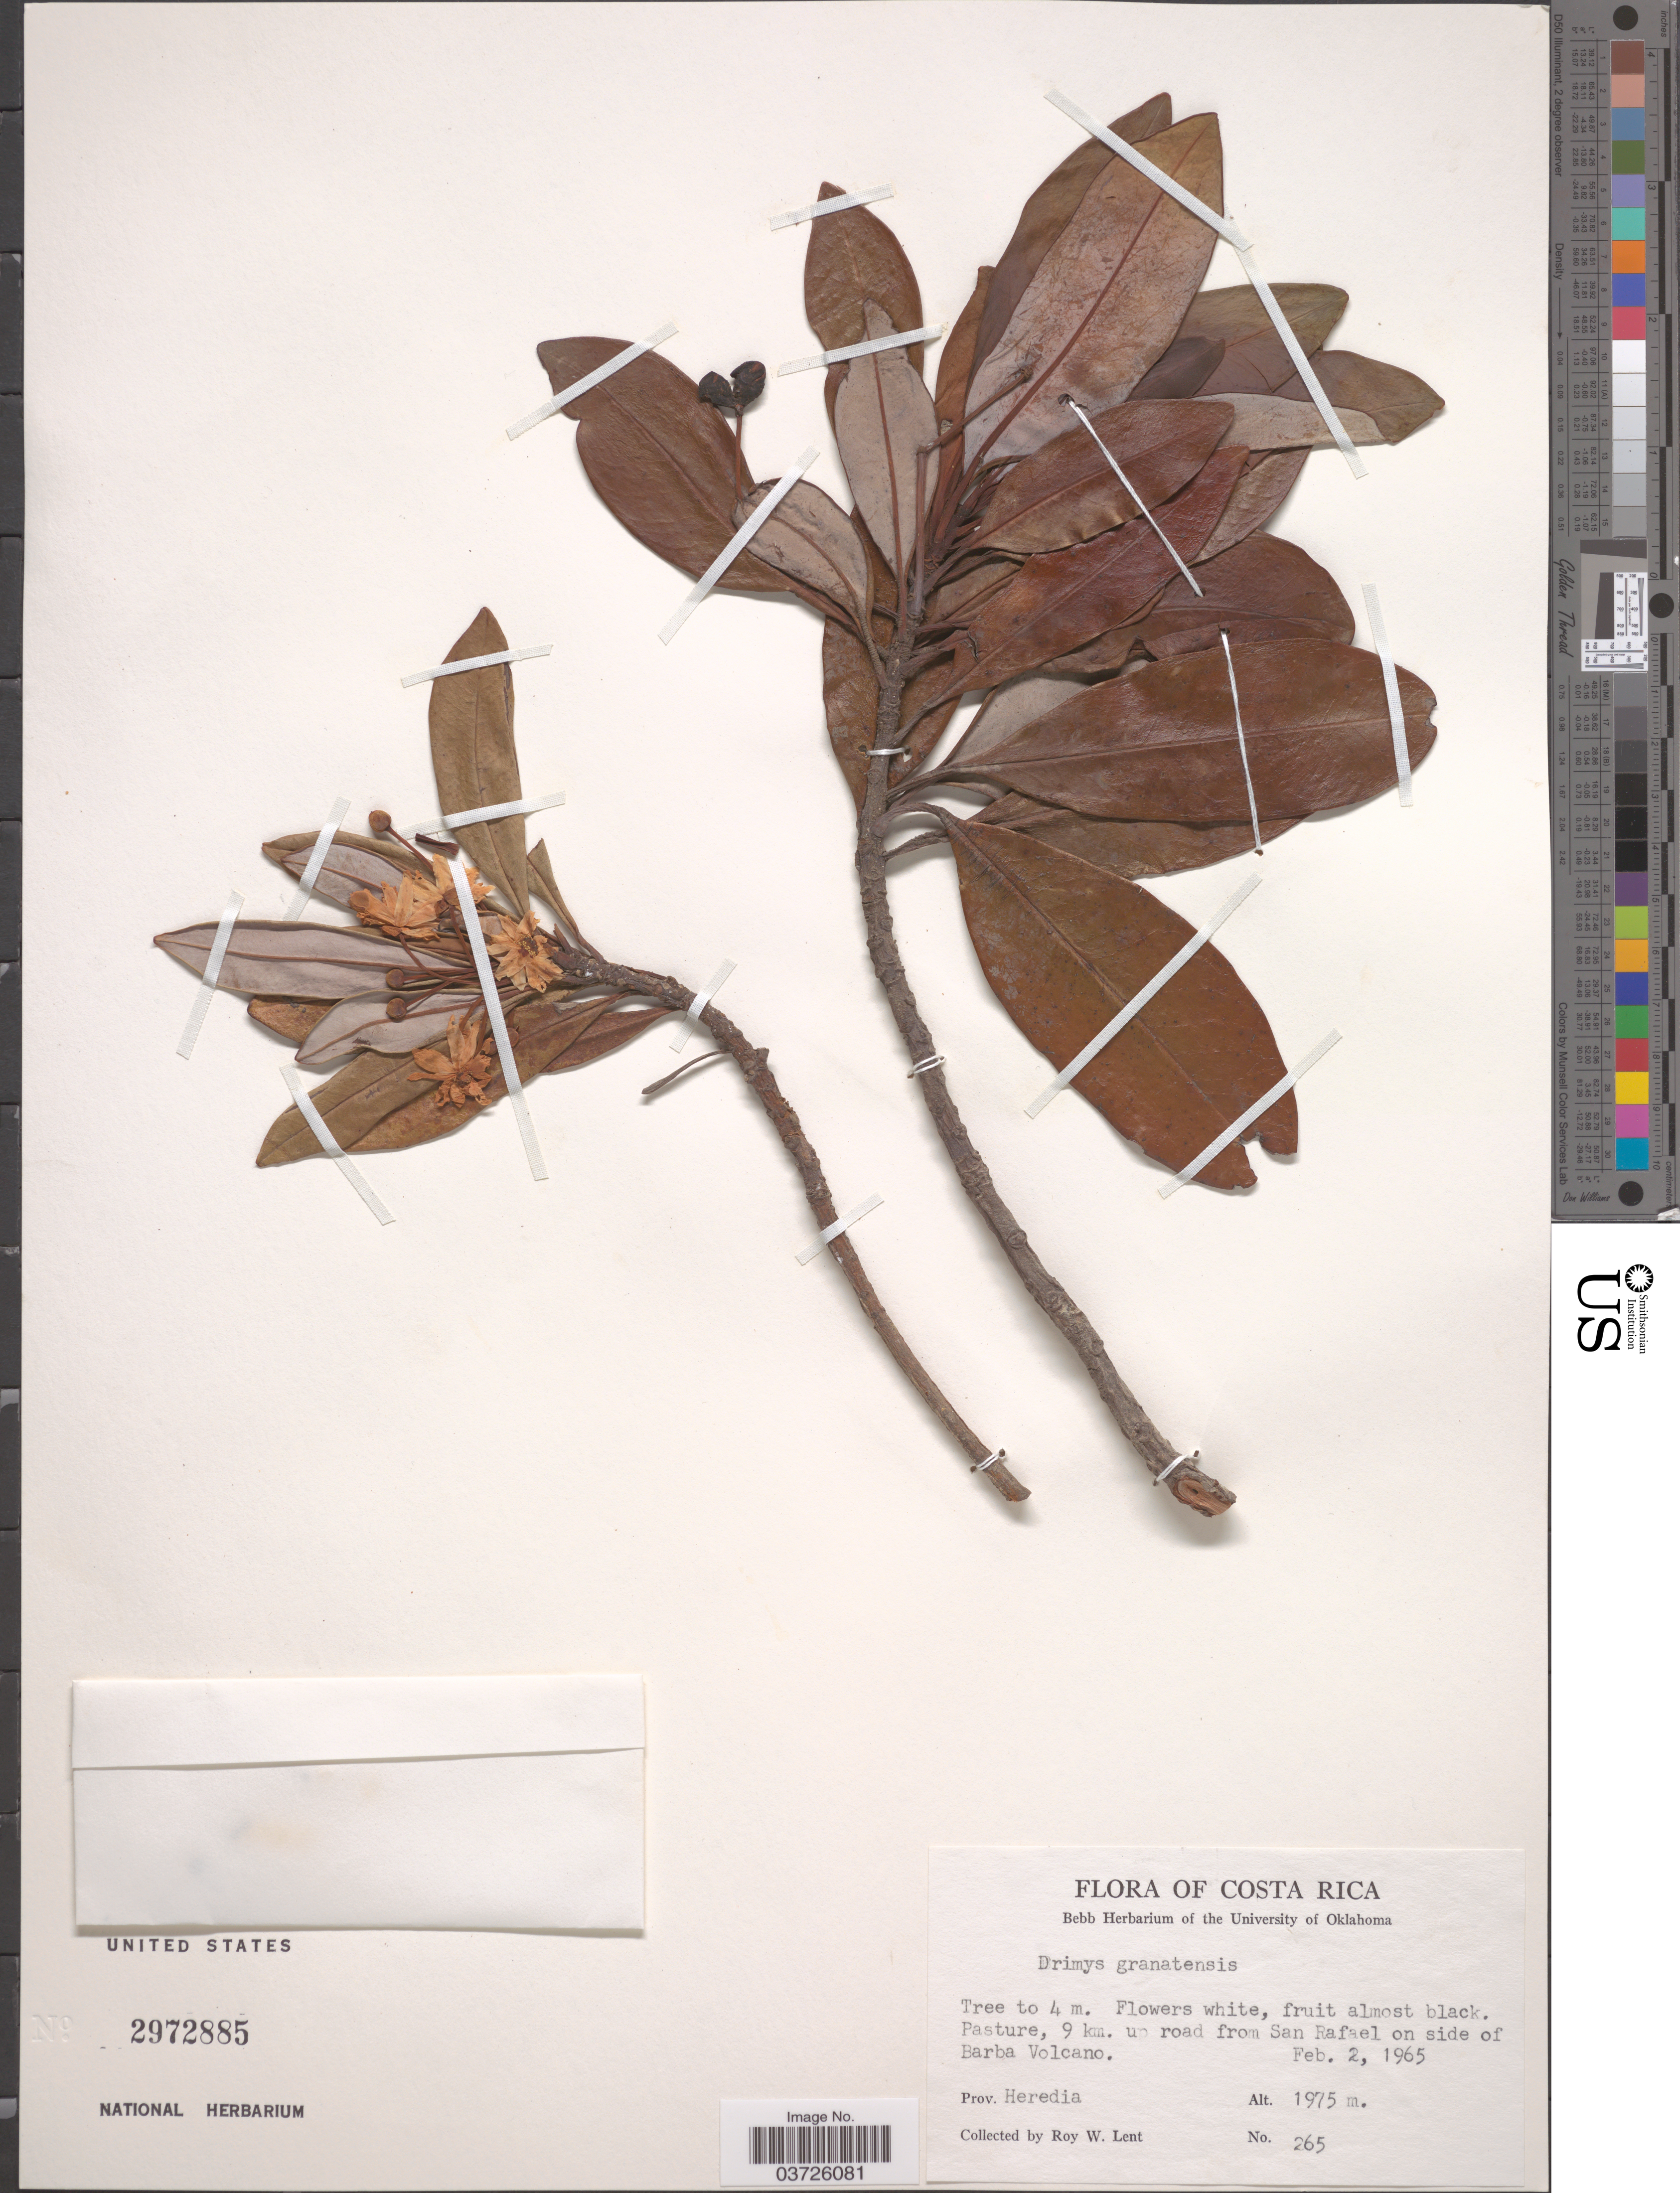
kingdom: Plantae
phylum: Tracheophyta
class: Magnoliopsida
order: Canellales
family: Winteraceae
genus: Drimys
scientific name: Drimys granadensis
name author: L. f.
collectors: R. W. Lent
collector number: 265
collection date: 1965-02-02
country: Costa Rica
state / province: Heredia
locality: Pasture, 9 km. up road from San Rafael on side of Barba Volcano.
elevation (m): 1975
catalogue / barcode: US 2972885